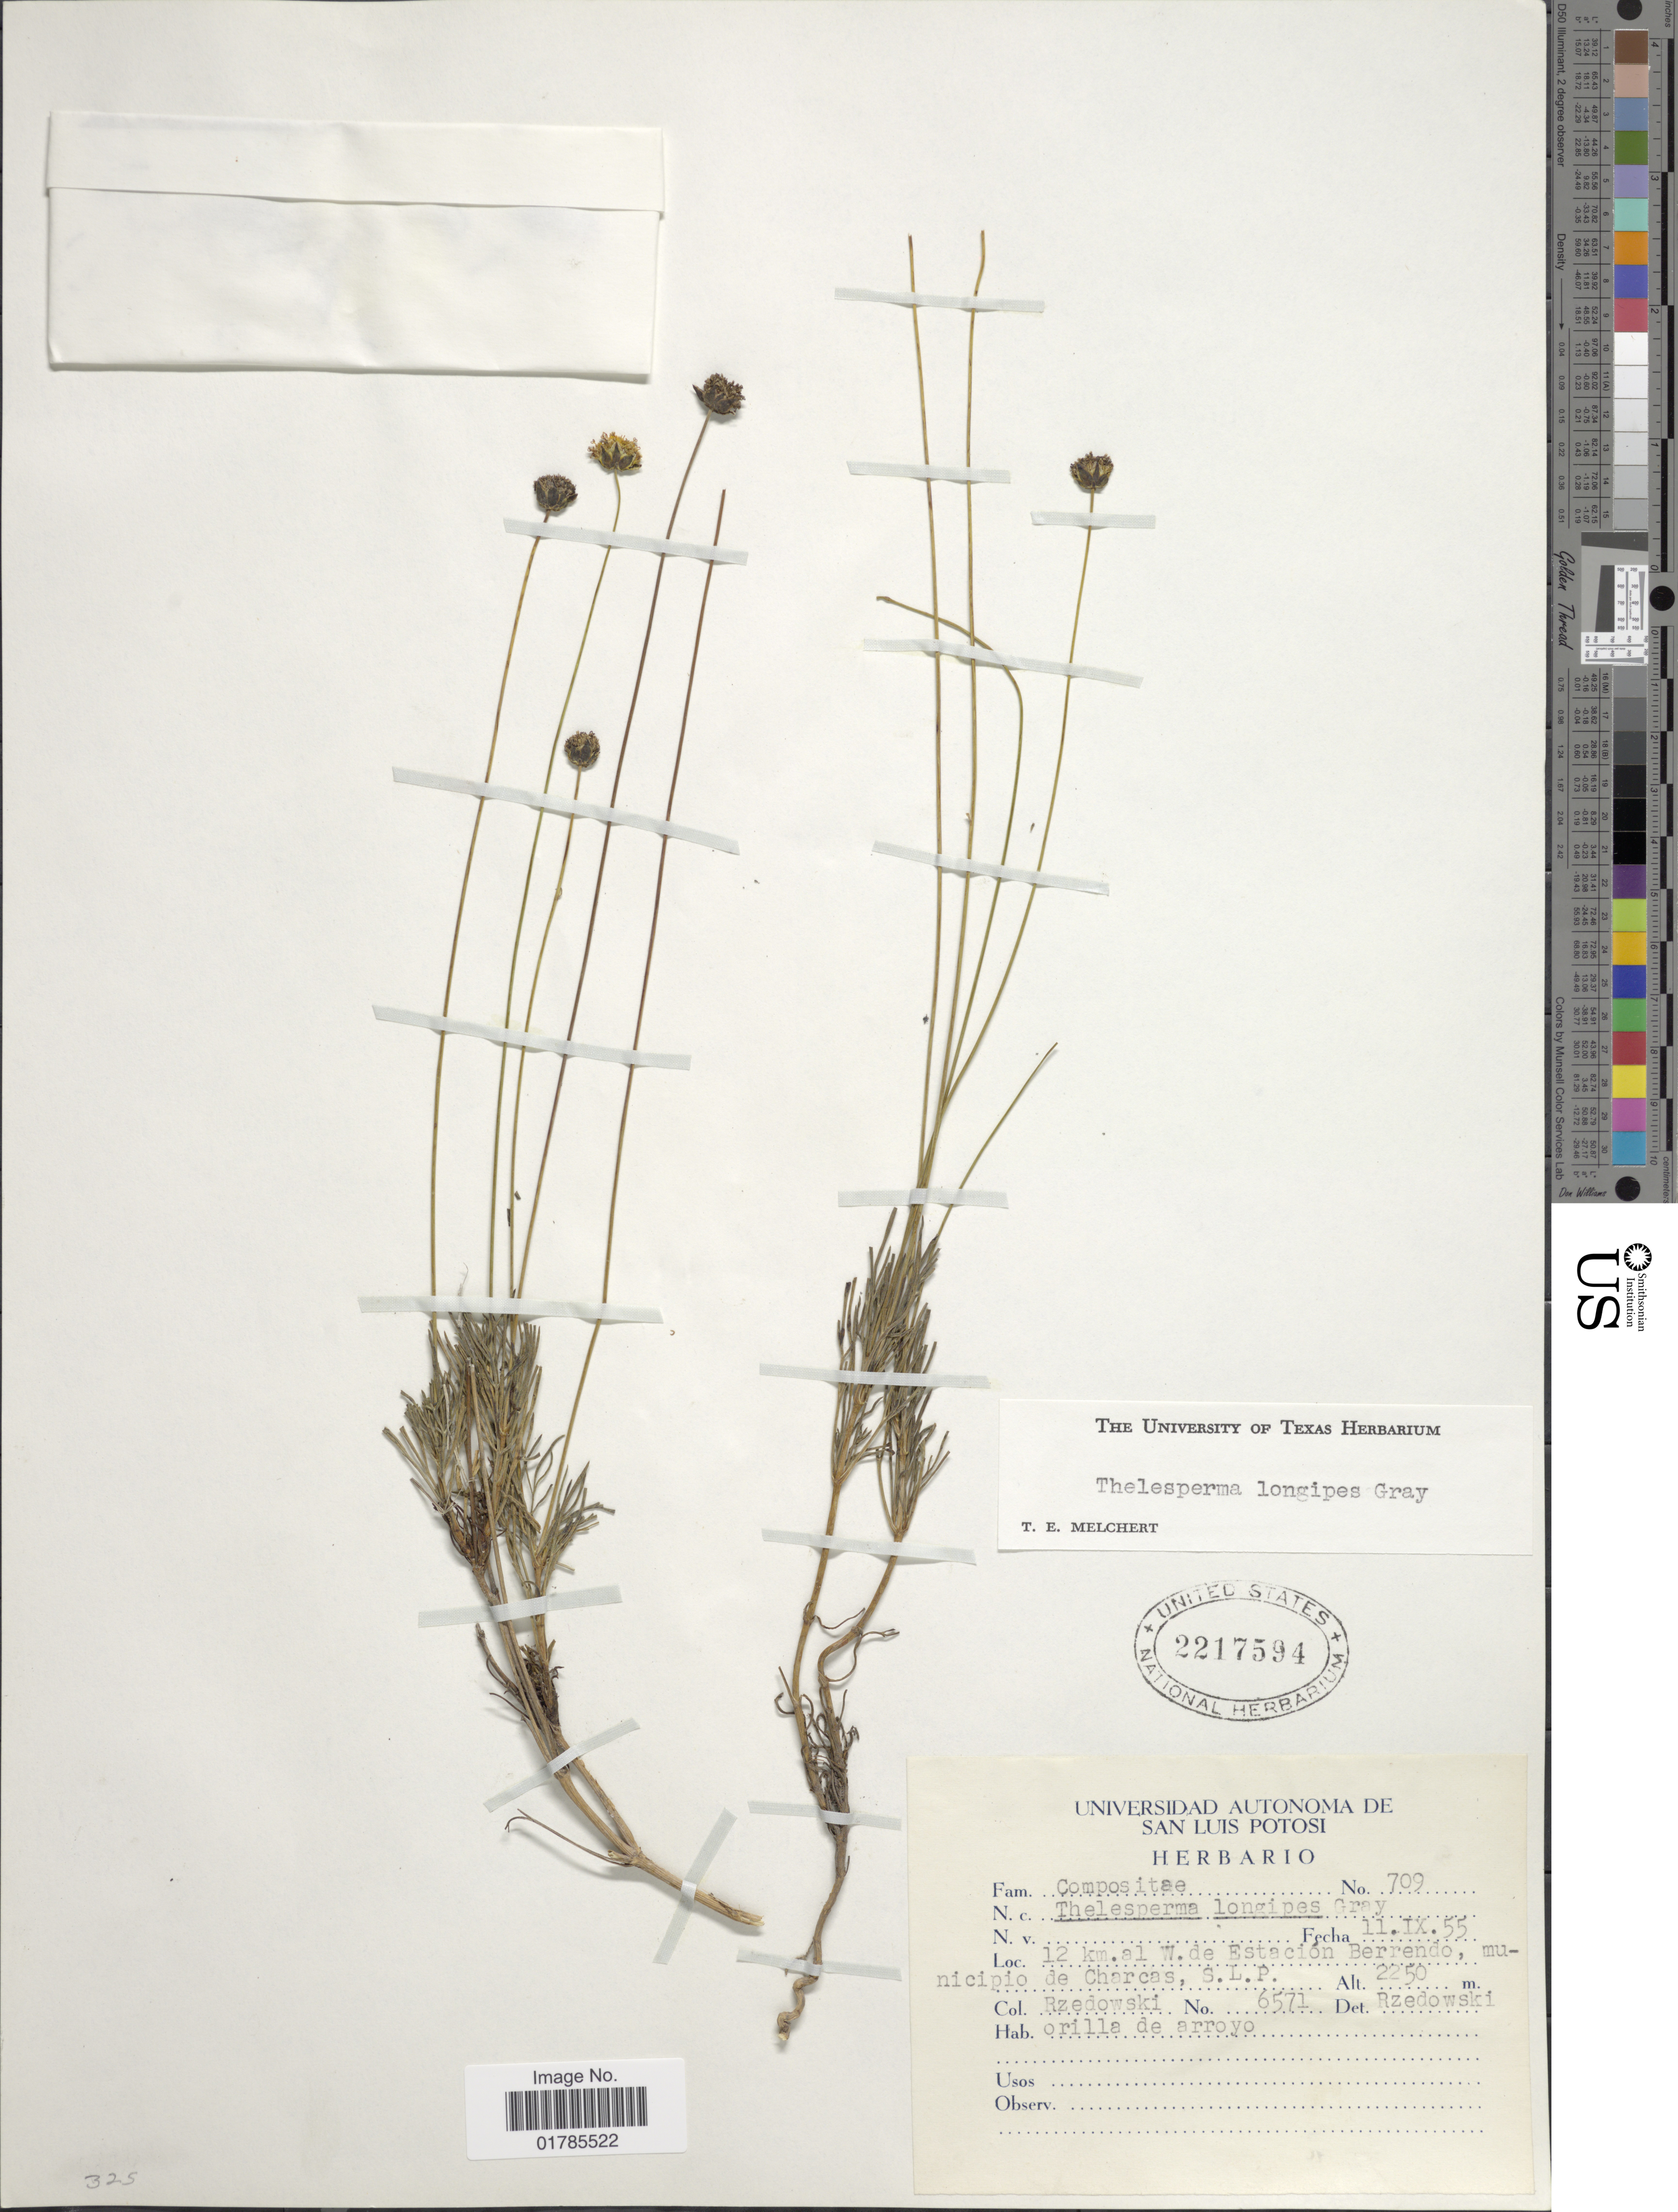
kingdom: Plantae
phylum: Tracheophyta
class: Magnoliopsida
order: Asterales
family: Asteraceae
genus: Thelesperma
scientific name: Thelesperma longipes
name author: A. Gray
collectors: Rzedowski, --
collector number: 6571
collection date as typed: Transcribed d/m/y: 11/9/55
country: Mexico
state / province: San Luis Potosí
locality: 12 km. al W. de Estaciob Berrendo, municipio de Charcas, S.L.P.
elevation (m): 2250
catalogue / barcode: US 2217594